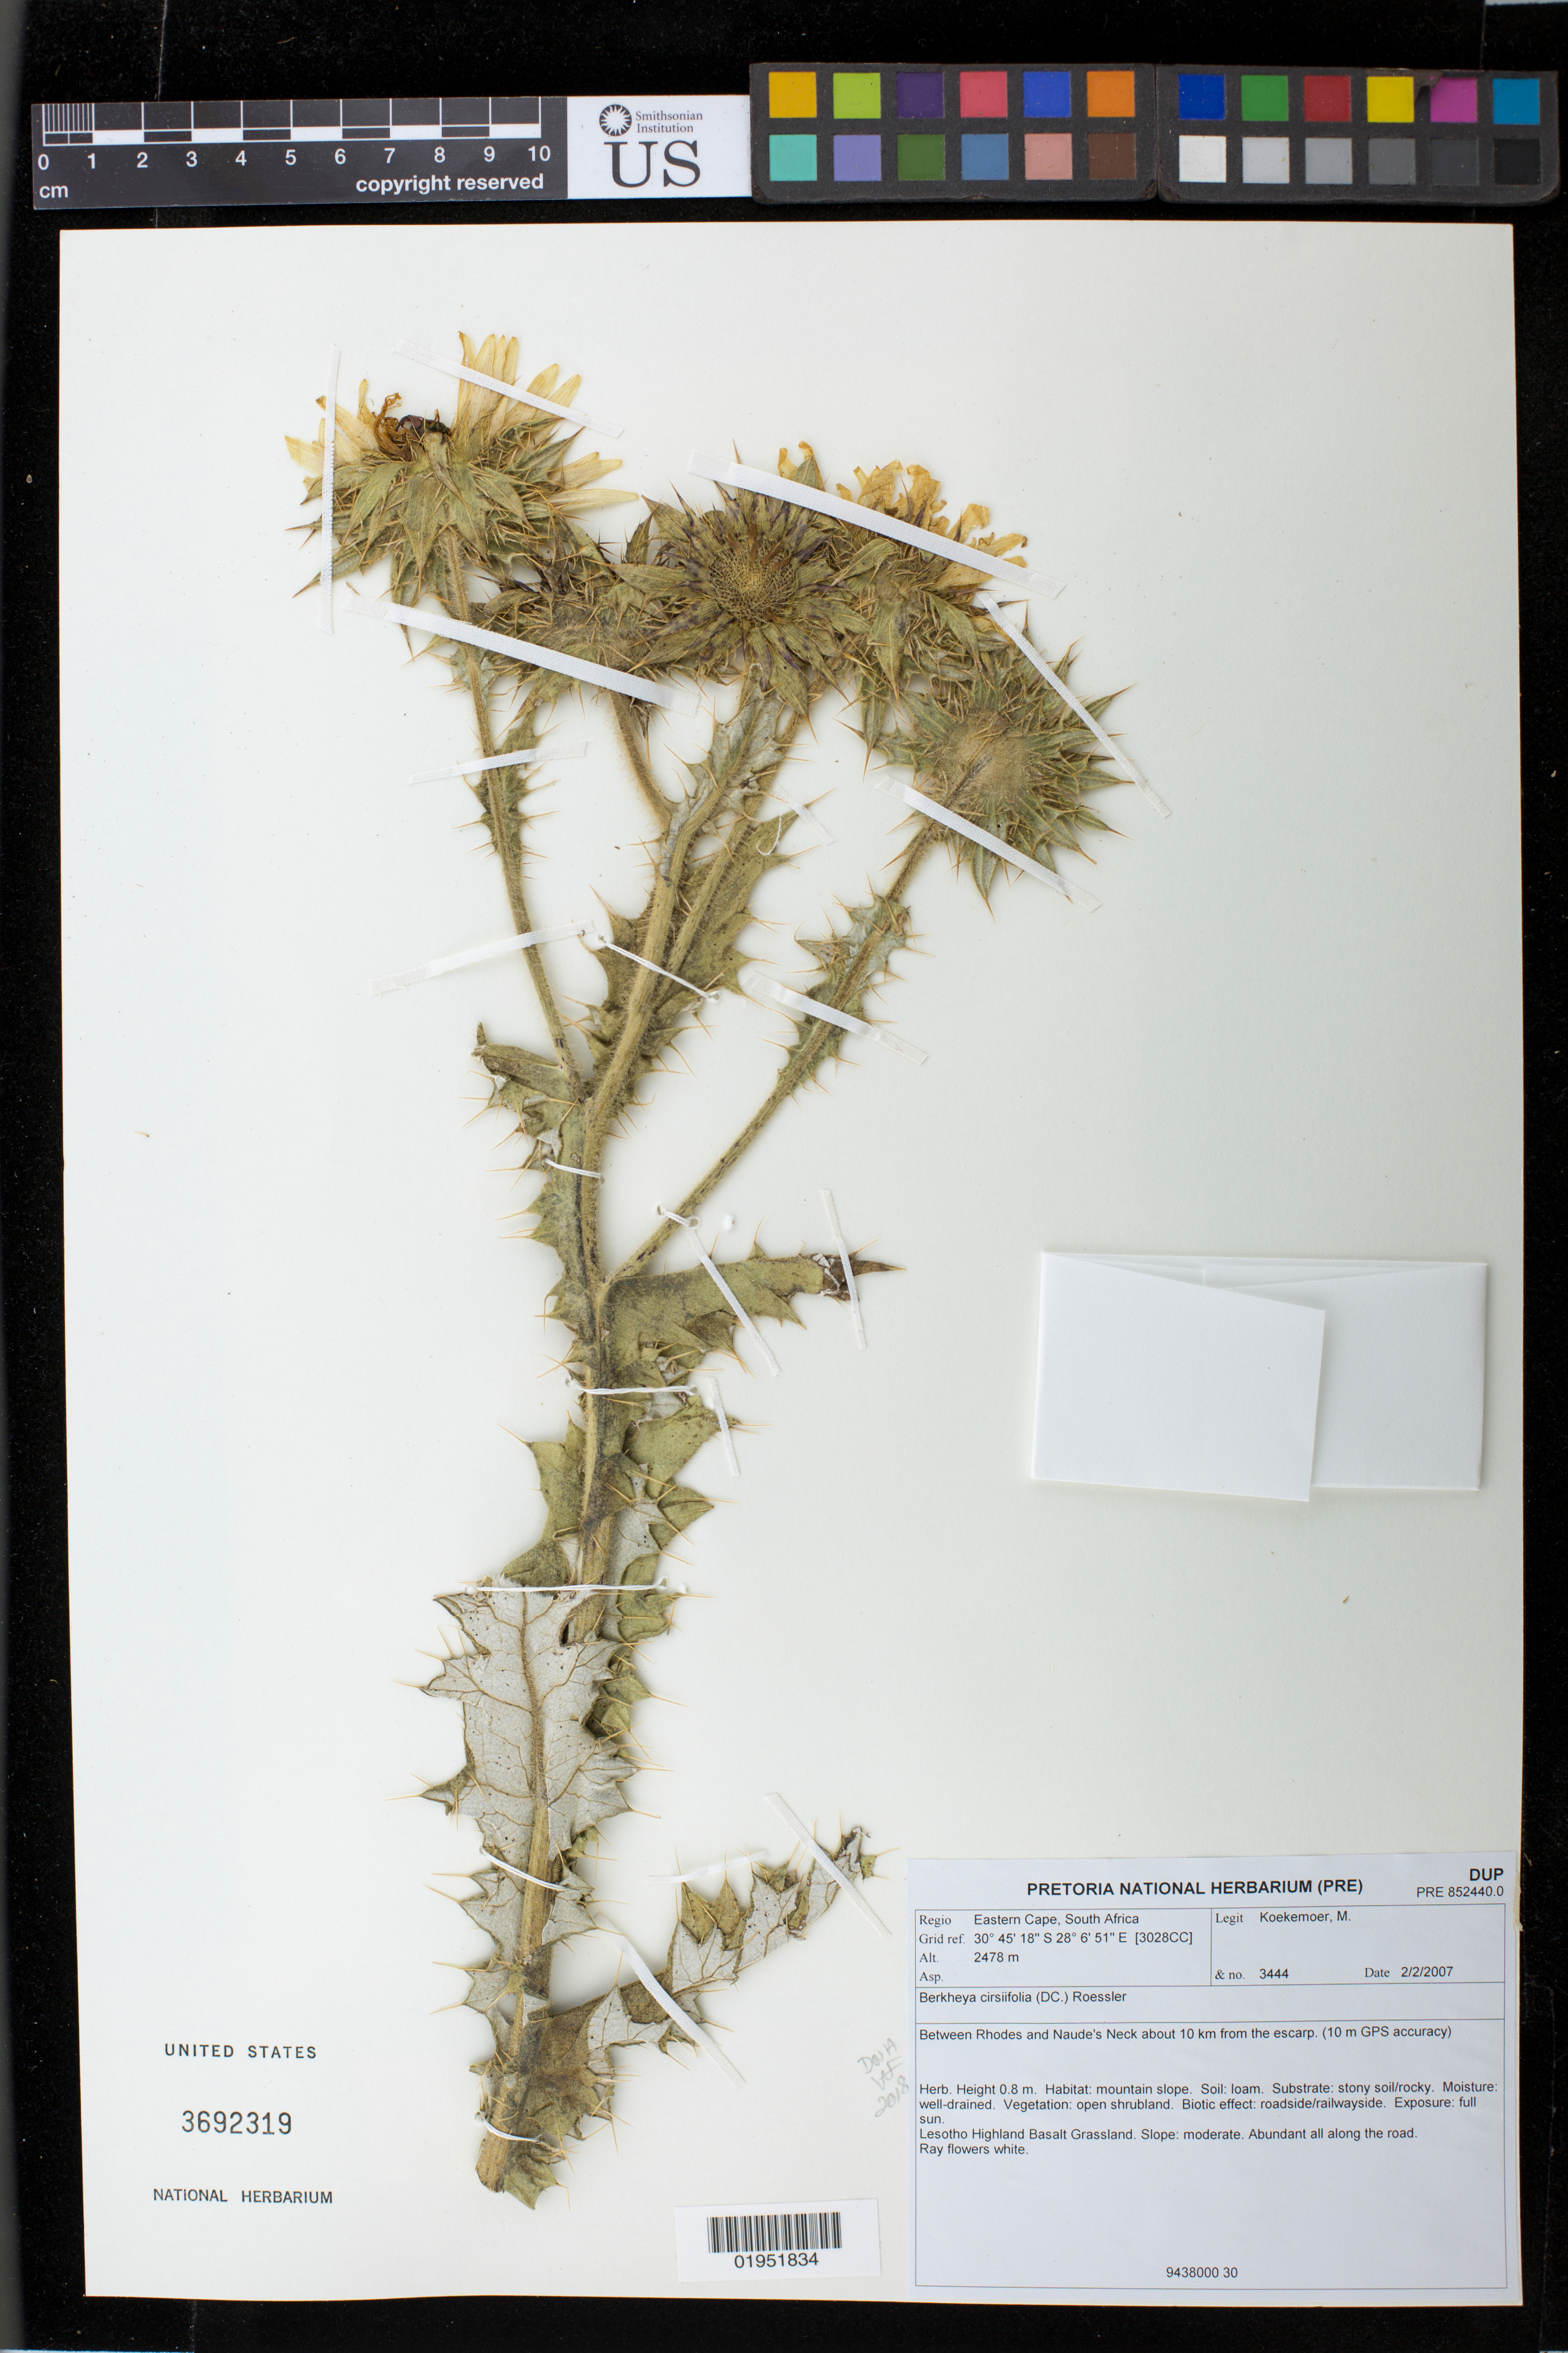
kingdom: Plantae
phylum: Tracheophyta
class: Magnoliopsida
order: Asterales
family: Asteraceae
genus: Berkheya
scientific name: Berkheya cirsiifolia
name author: (DC.) Roessler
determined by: Koekemoer, M.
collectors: M. Koekemoer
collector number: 3444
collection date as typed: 2 Feb 2007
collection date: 2007-02-02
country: South Africa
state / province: Eastern Cape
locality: Betwwen Rhodes and Naude's Neck about 10 km from the escarp (10 m GPS accuracy)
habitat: Mountain slope; loam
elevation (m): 2478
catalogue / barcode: US 3692319